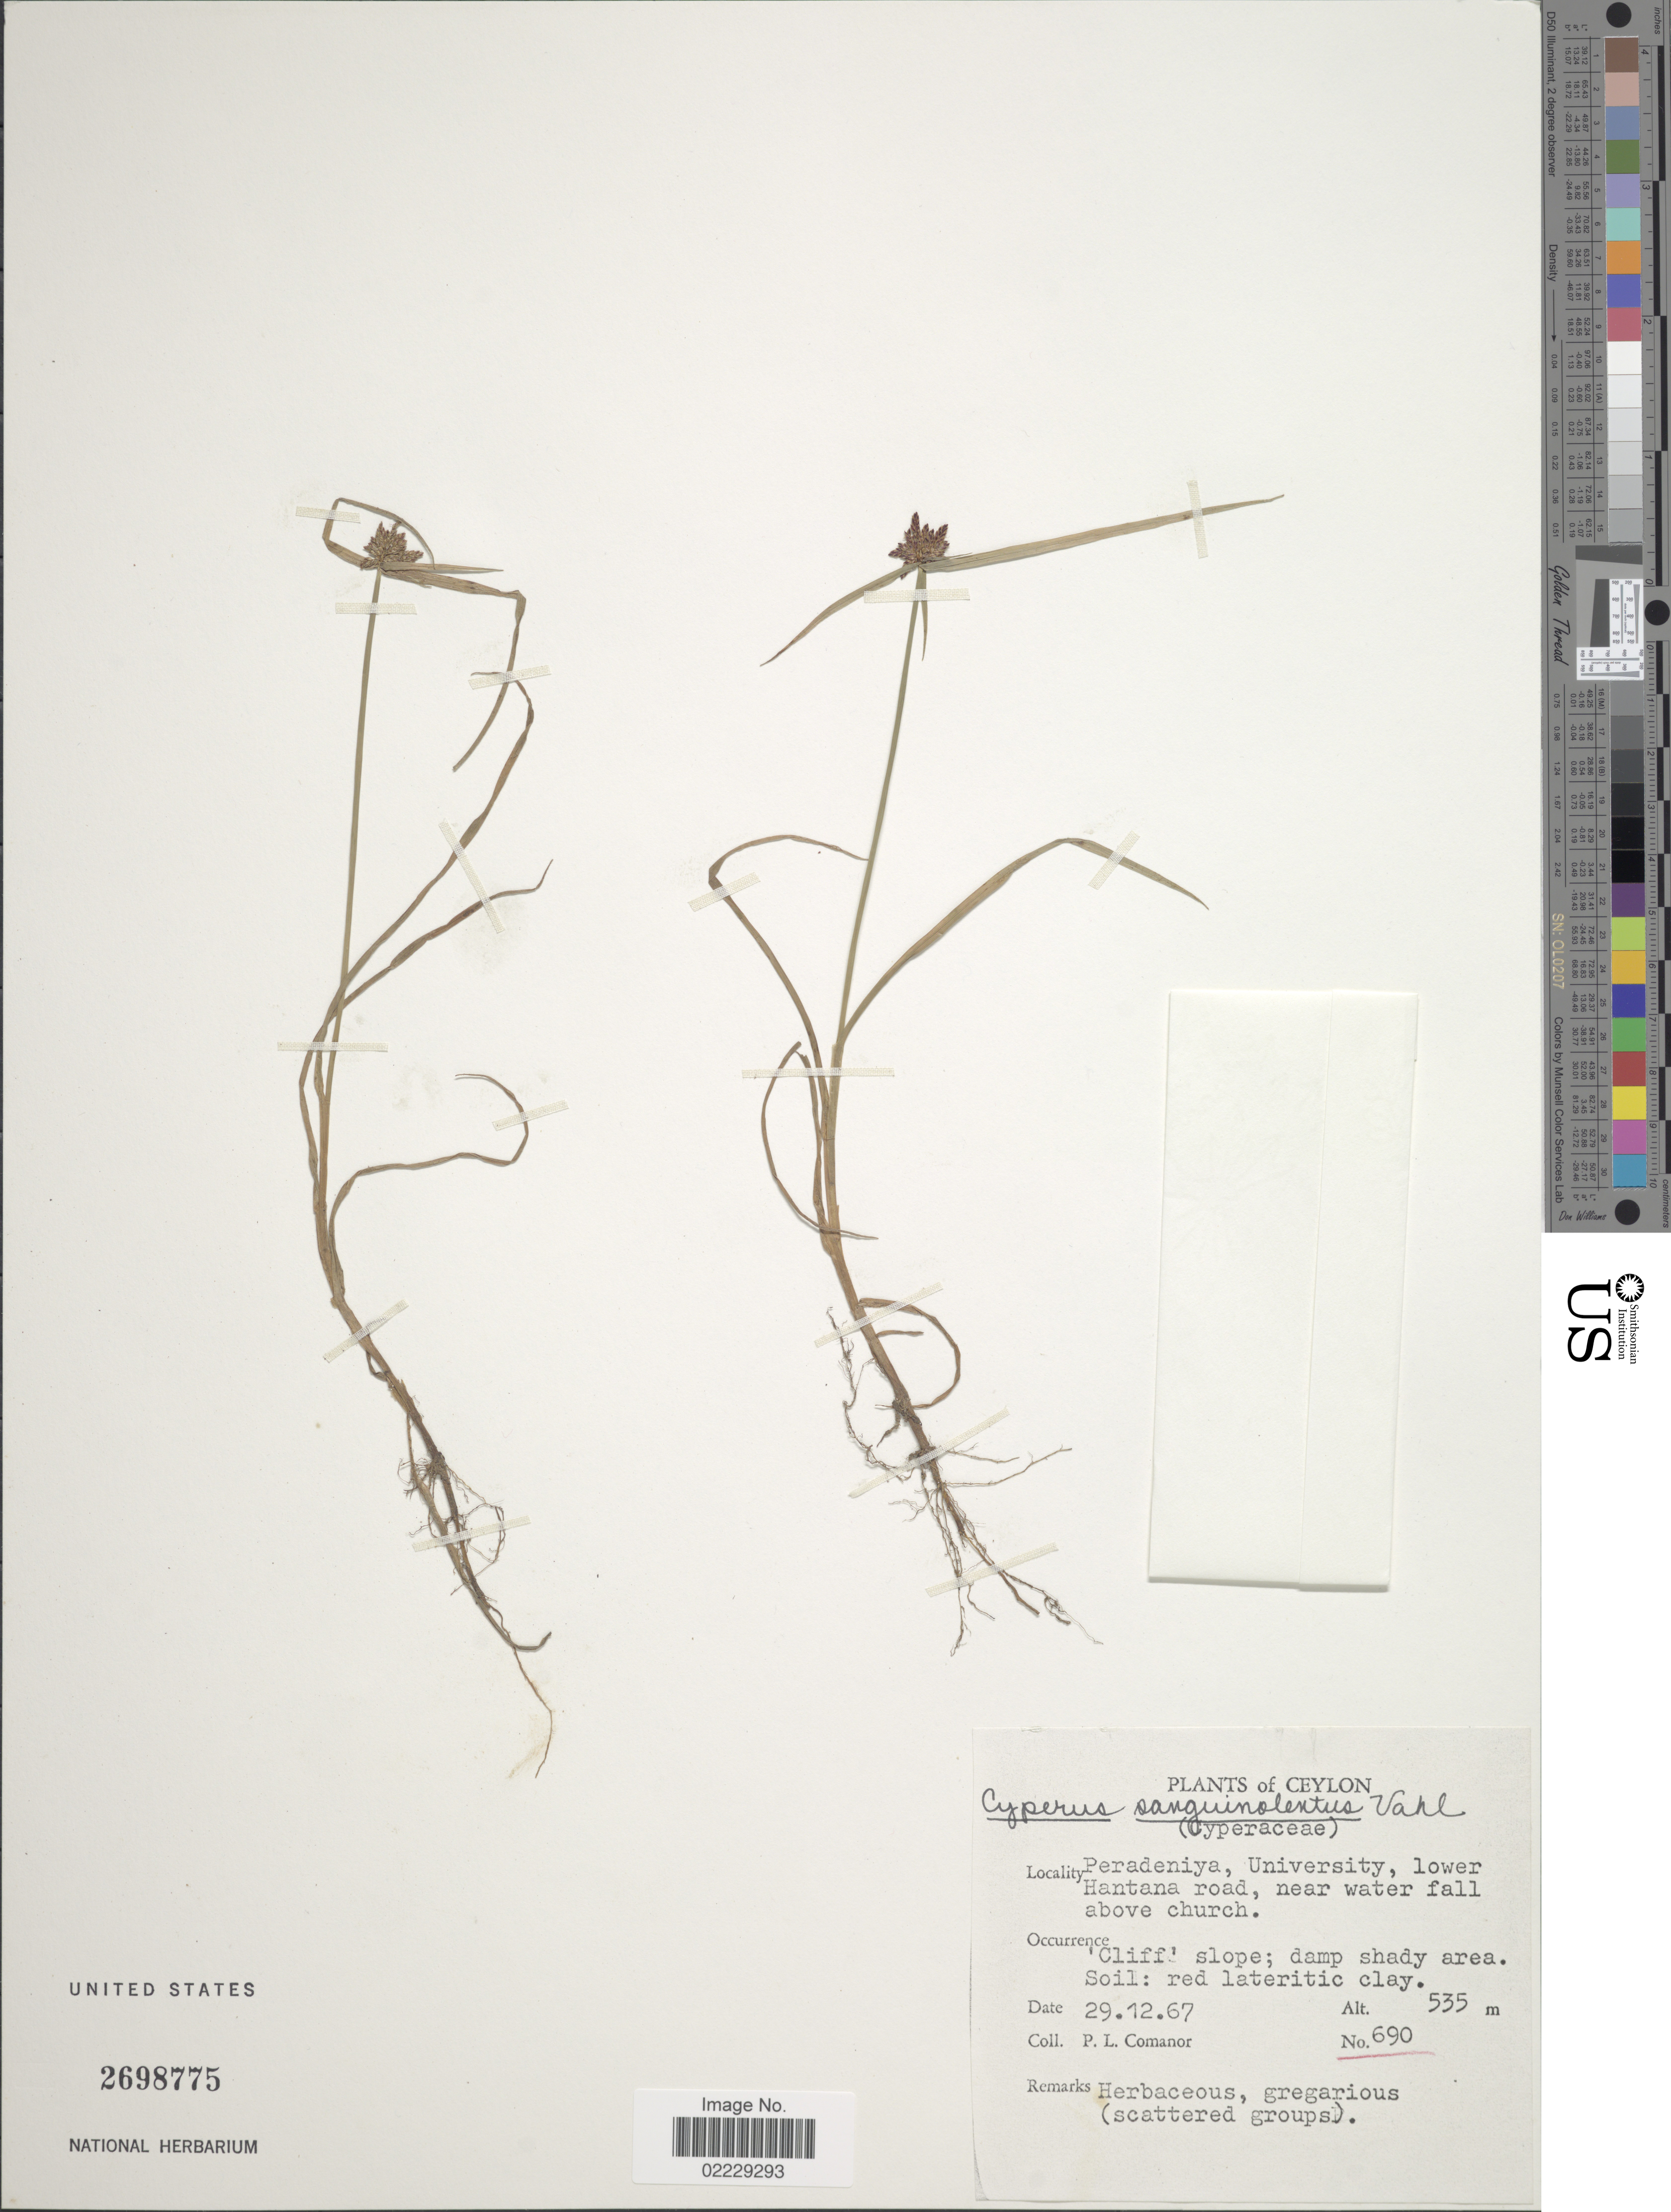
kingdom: Plantae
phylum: Tracheophyta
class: Liliopsida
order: Poales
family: Cyperaceae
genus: Cyperus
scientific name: Cyperus sanguinolentus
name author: Vahl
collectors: P. Comanor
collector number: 690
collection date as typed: Transcribed d/m/y: 29/12/67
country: Sri Lanka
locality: Ceylon, Peradeniya, University, Lower Hantana road, near water fall above church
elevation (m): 535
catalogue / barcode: US 2698775